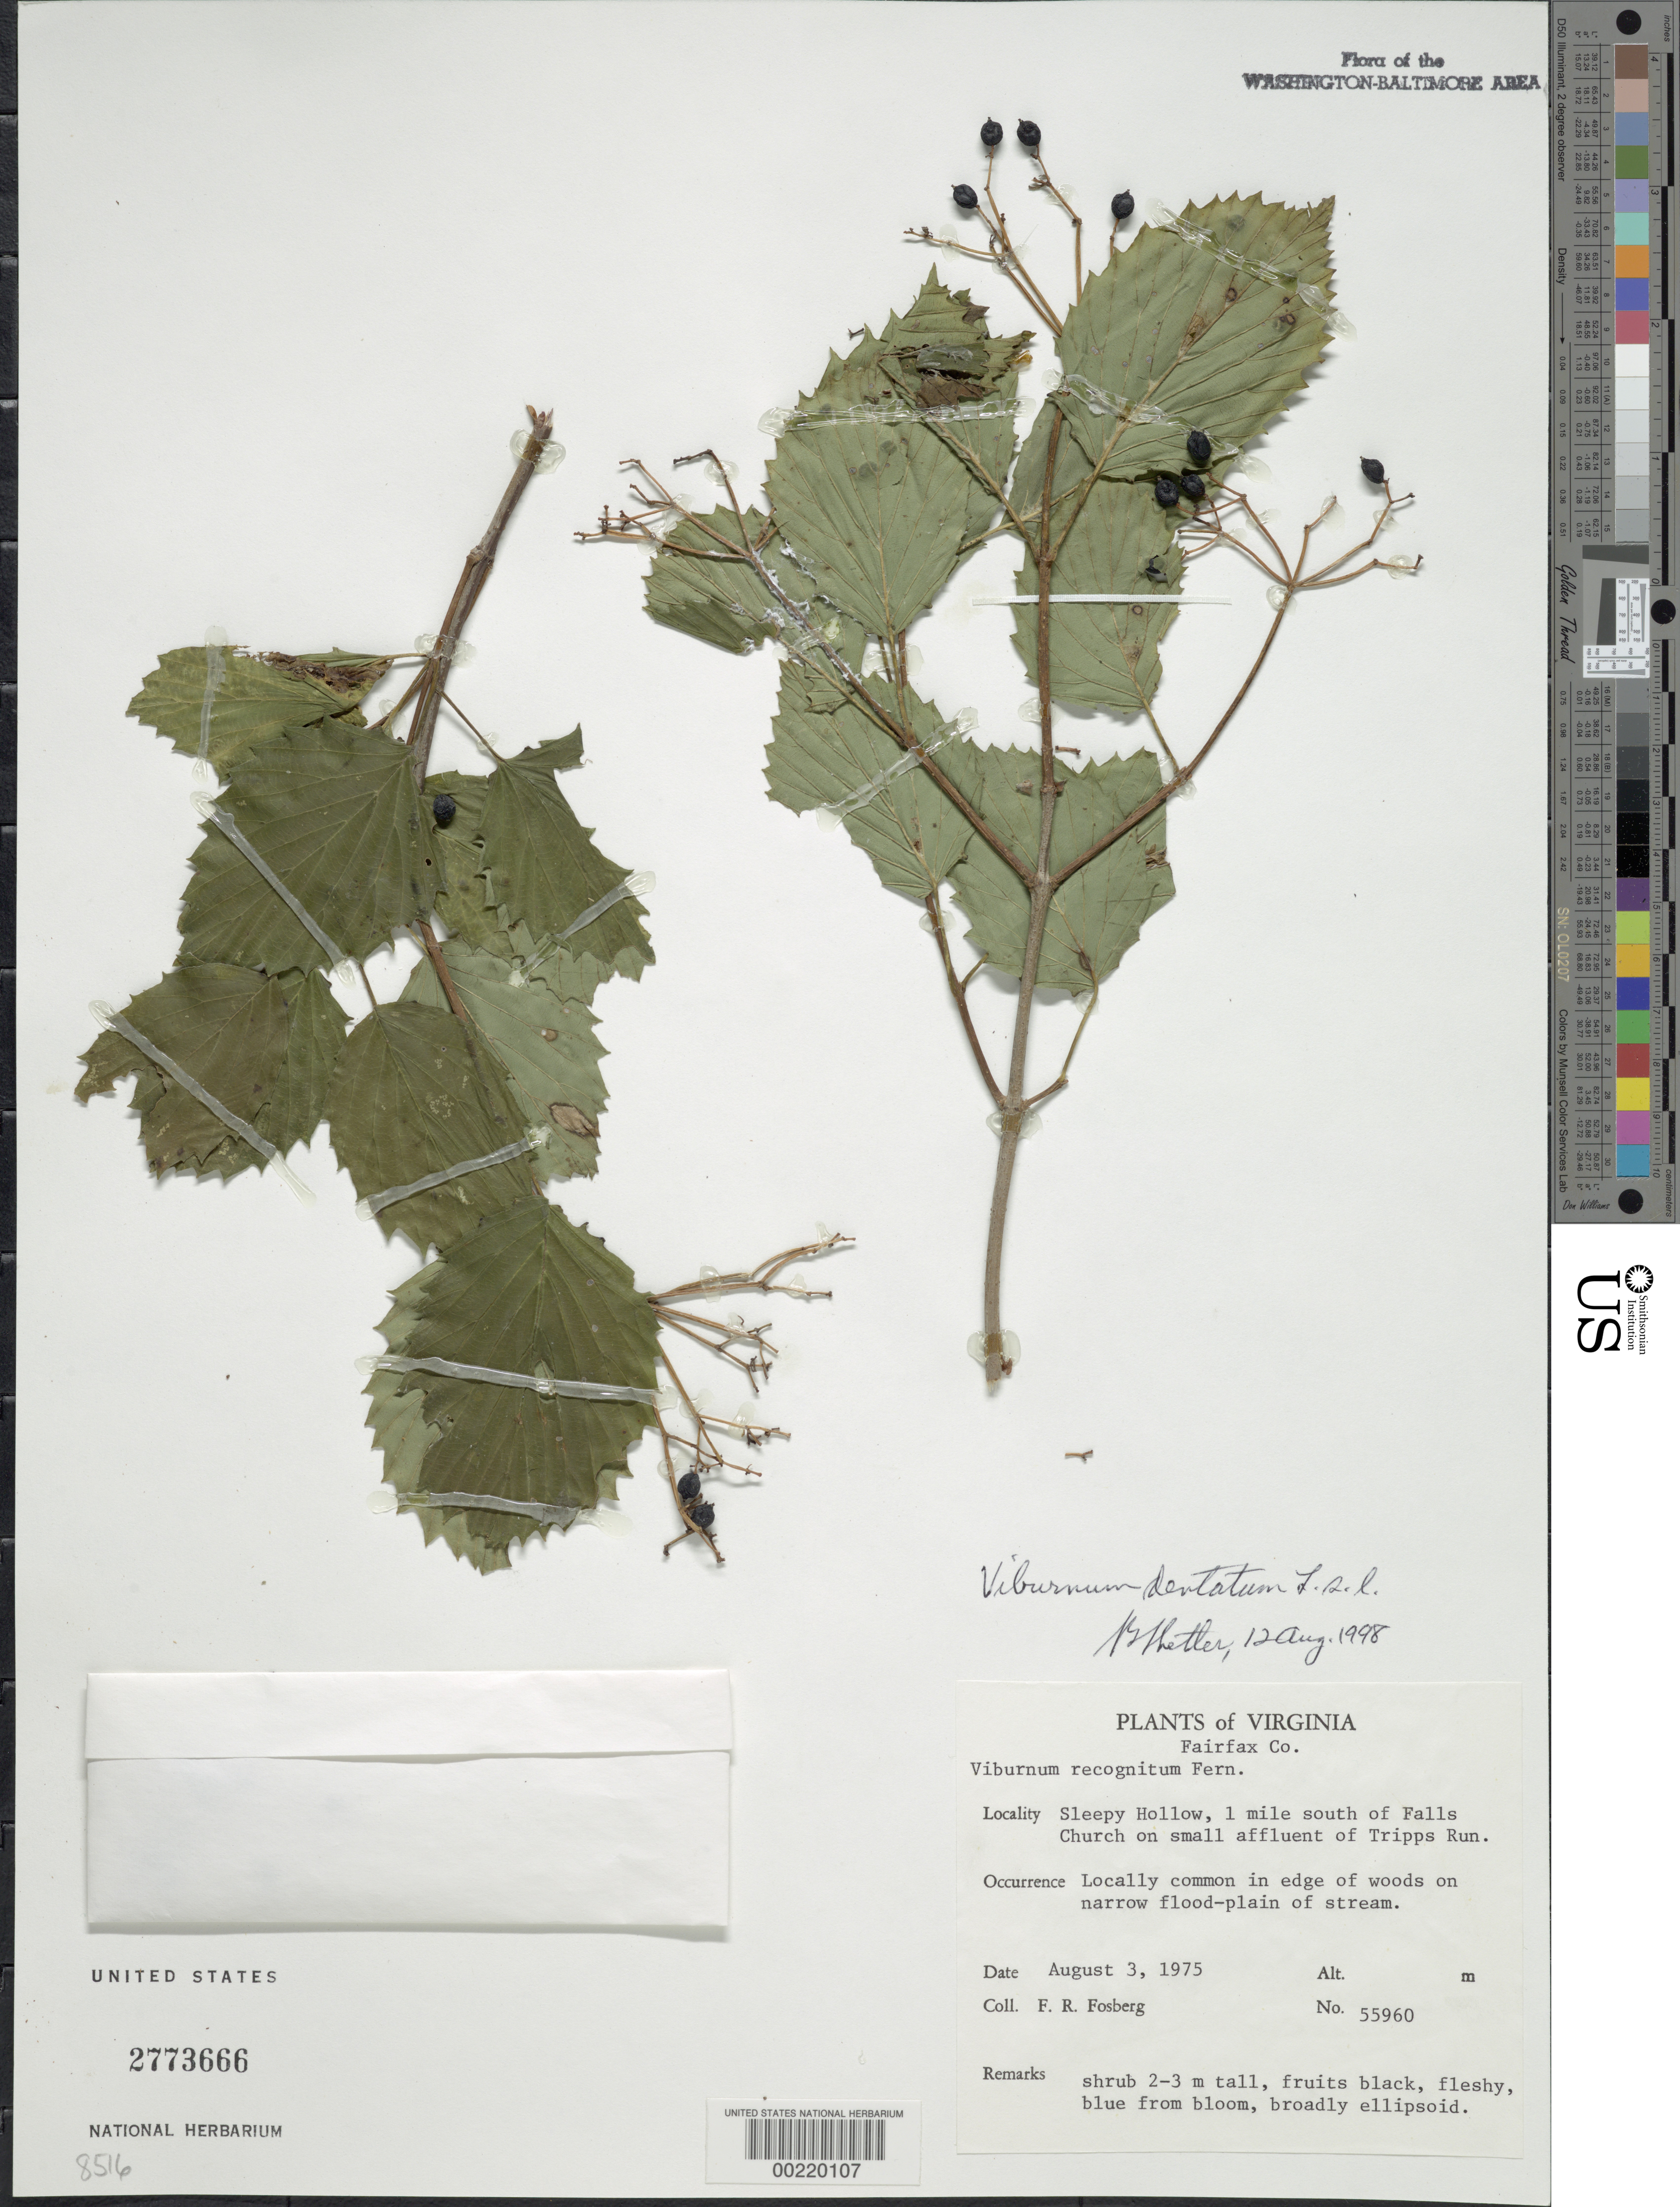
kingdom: Plantae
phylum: Tracheophyta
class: Magnoliopsida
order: Dipsacales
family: Viburnaceae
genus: Viburnum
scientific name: Viburnum dentatum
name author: L.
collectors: F. R. Fosberg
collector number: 55960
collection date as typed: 03 Aug 1975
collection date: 1975-08-03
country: United States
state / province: Virginia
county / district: Fairfax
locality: Sleepy Hollow south of Falls Church affluent of Tripps Run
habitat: Edge of woods on narrow flood-plain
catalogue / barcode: US 2773666